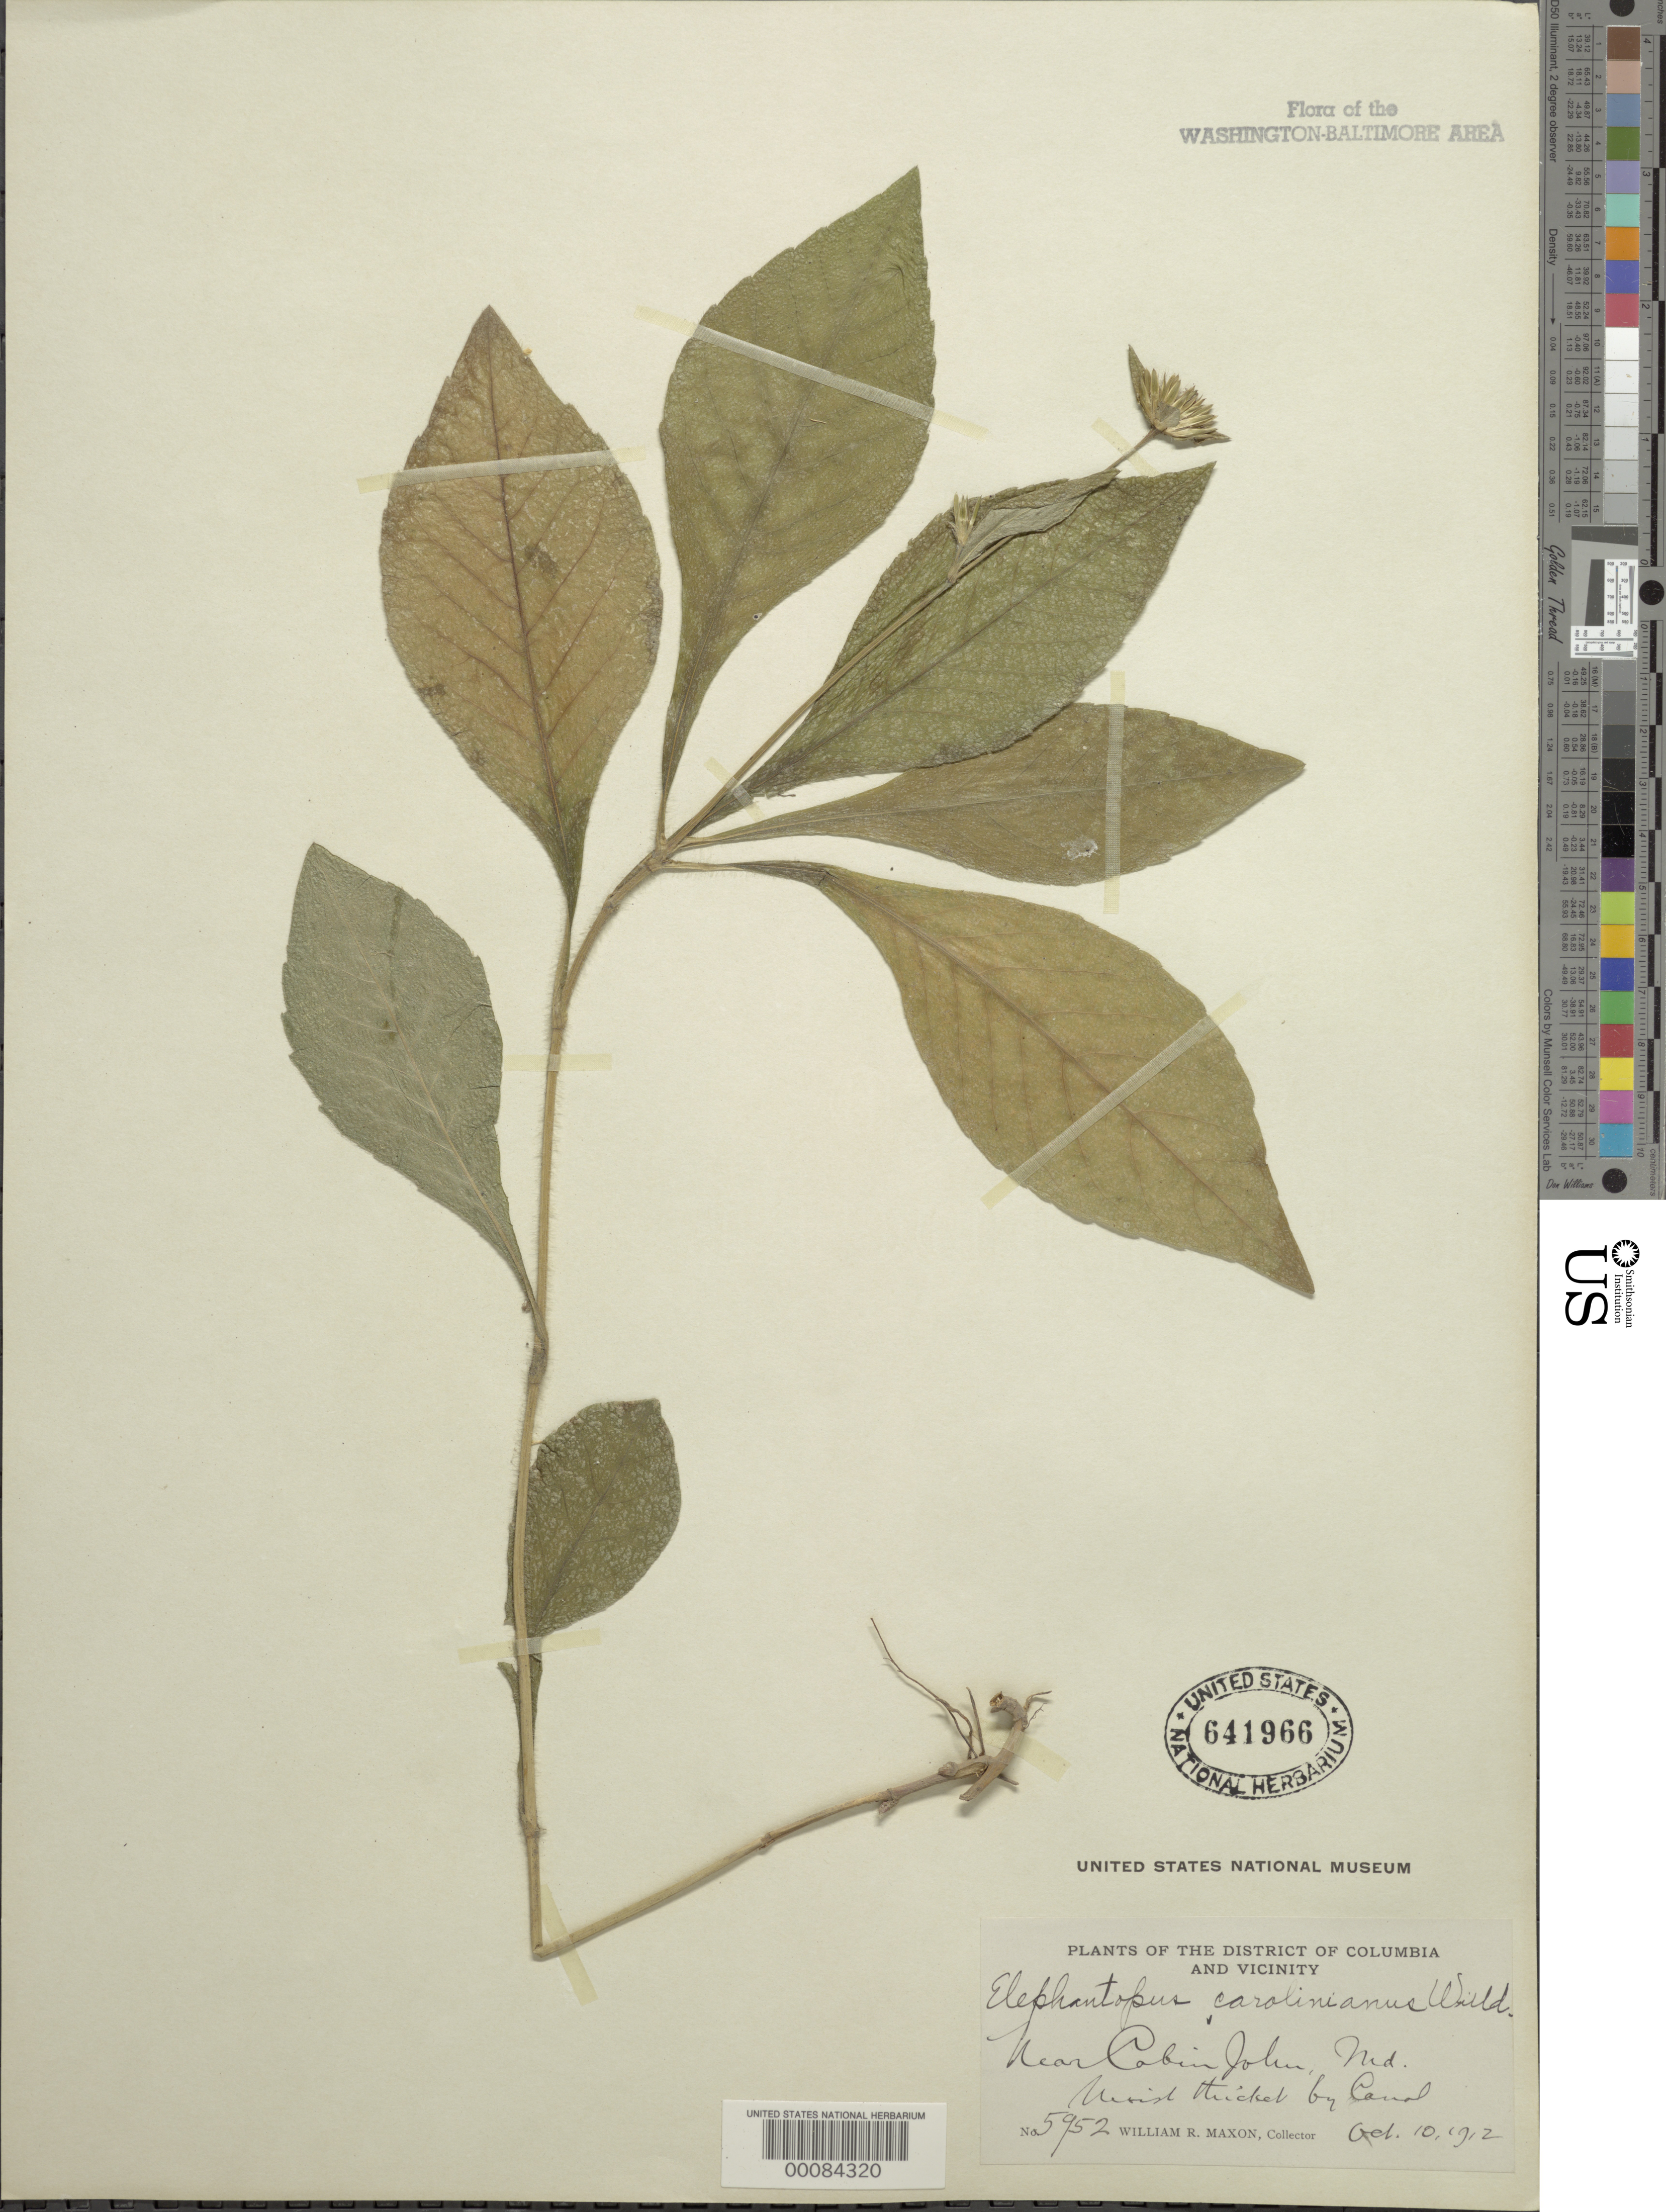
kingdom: Plantae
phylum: Tracheophyta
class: Magnoliopsida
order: Asterales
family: Asteraceae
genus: Elephantopus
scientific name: Elephantopus carolinianus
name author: Raeusch.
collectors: W. R. Maxon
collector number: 5952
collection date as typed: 10 Oct 1912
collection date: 1912-10-10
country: United States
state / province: Maryland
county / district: Montgomery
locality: Cabin John vicinity C. & O. Canal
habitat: Moist thicket by canal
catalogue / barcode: US 641966